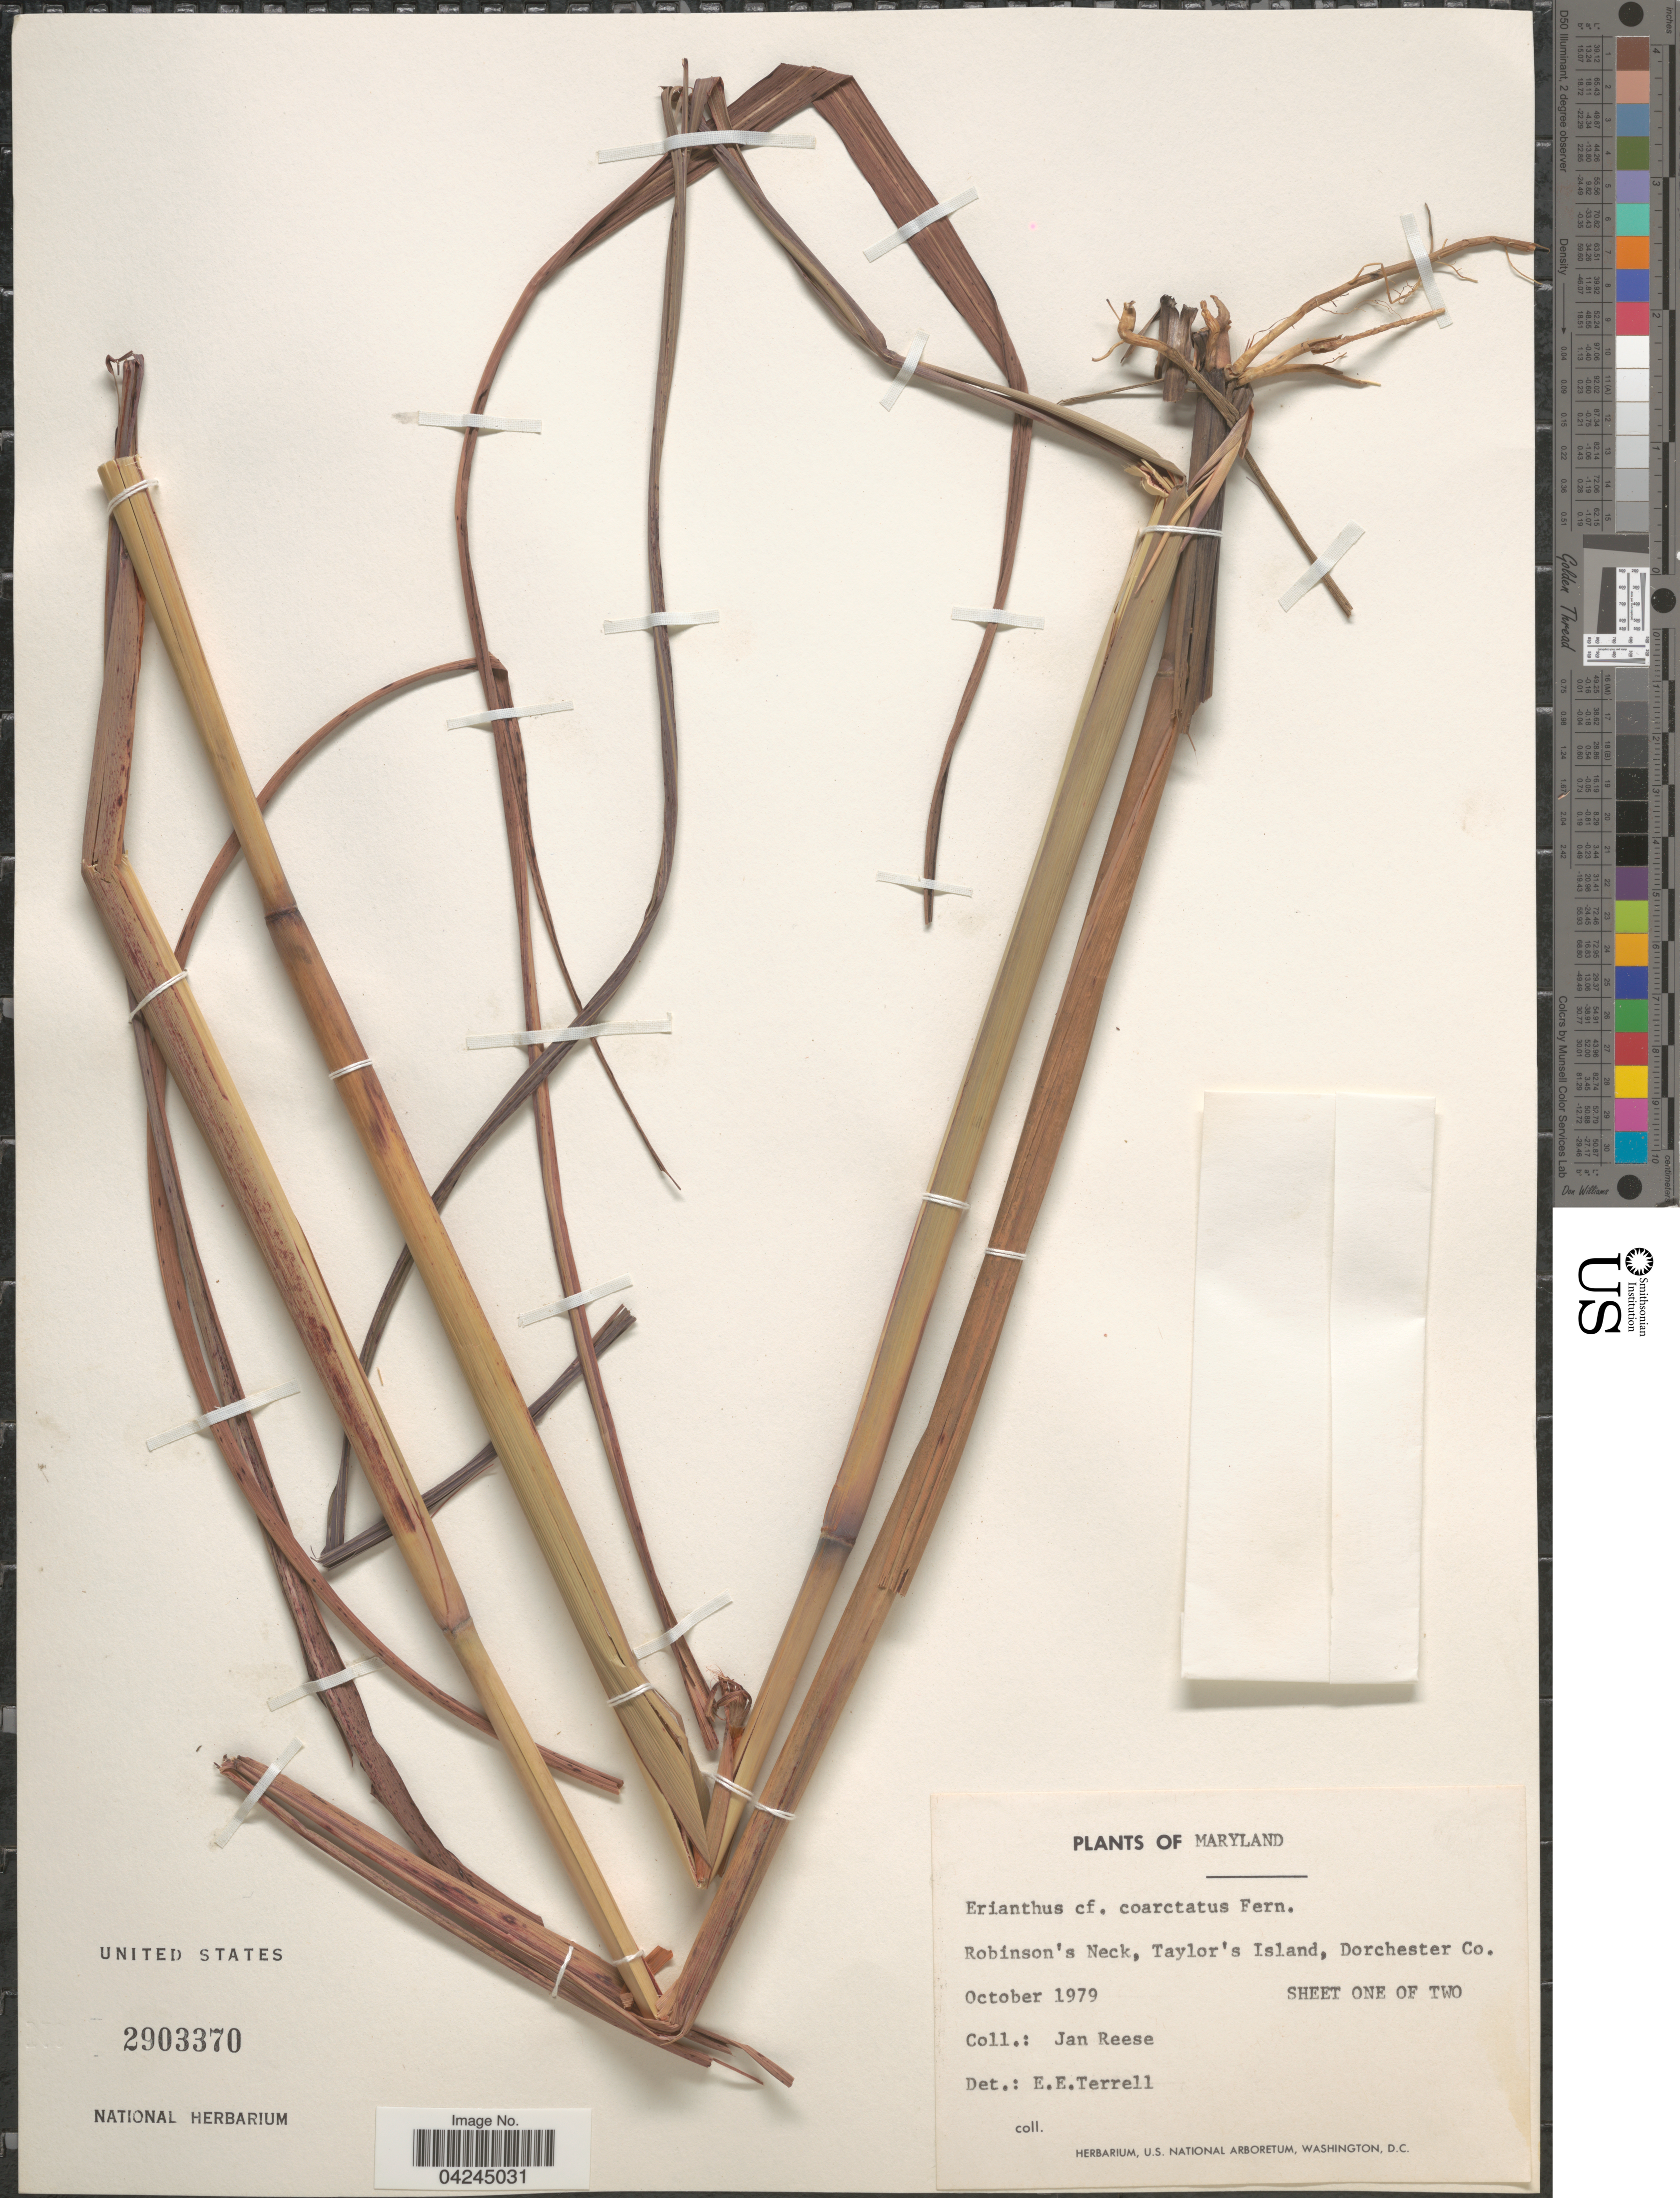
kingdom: Plantae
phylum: Tracheophyta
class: Liliopsida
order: Poales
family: Poaceae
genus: Erianthus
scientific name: Erianthus coarctatus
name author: Fernald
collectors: J. Reese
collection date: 1979-10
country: United States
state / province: Maryland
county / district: Dorchester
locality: Robinson's Neck, Taylor's Island, Dorchester Co.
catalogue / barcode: US 2903370